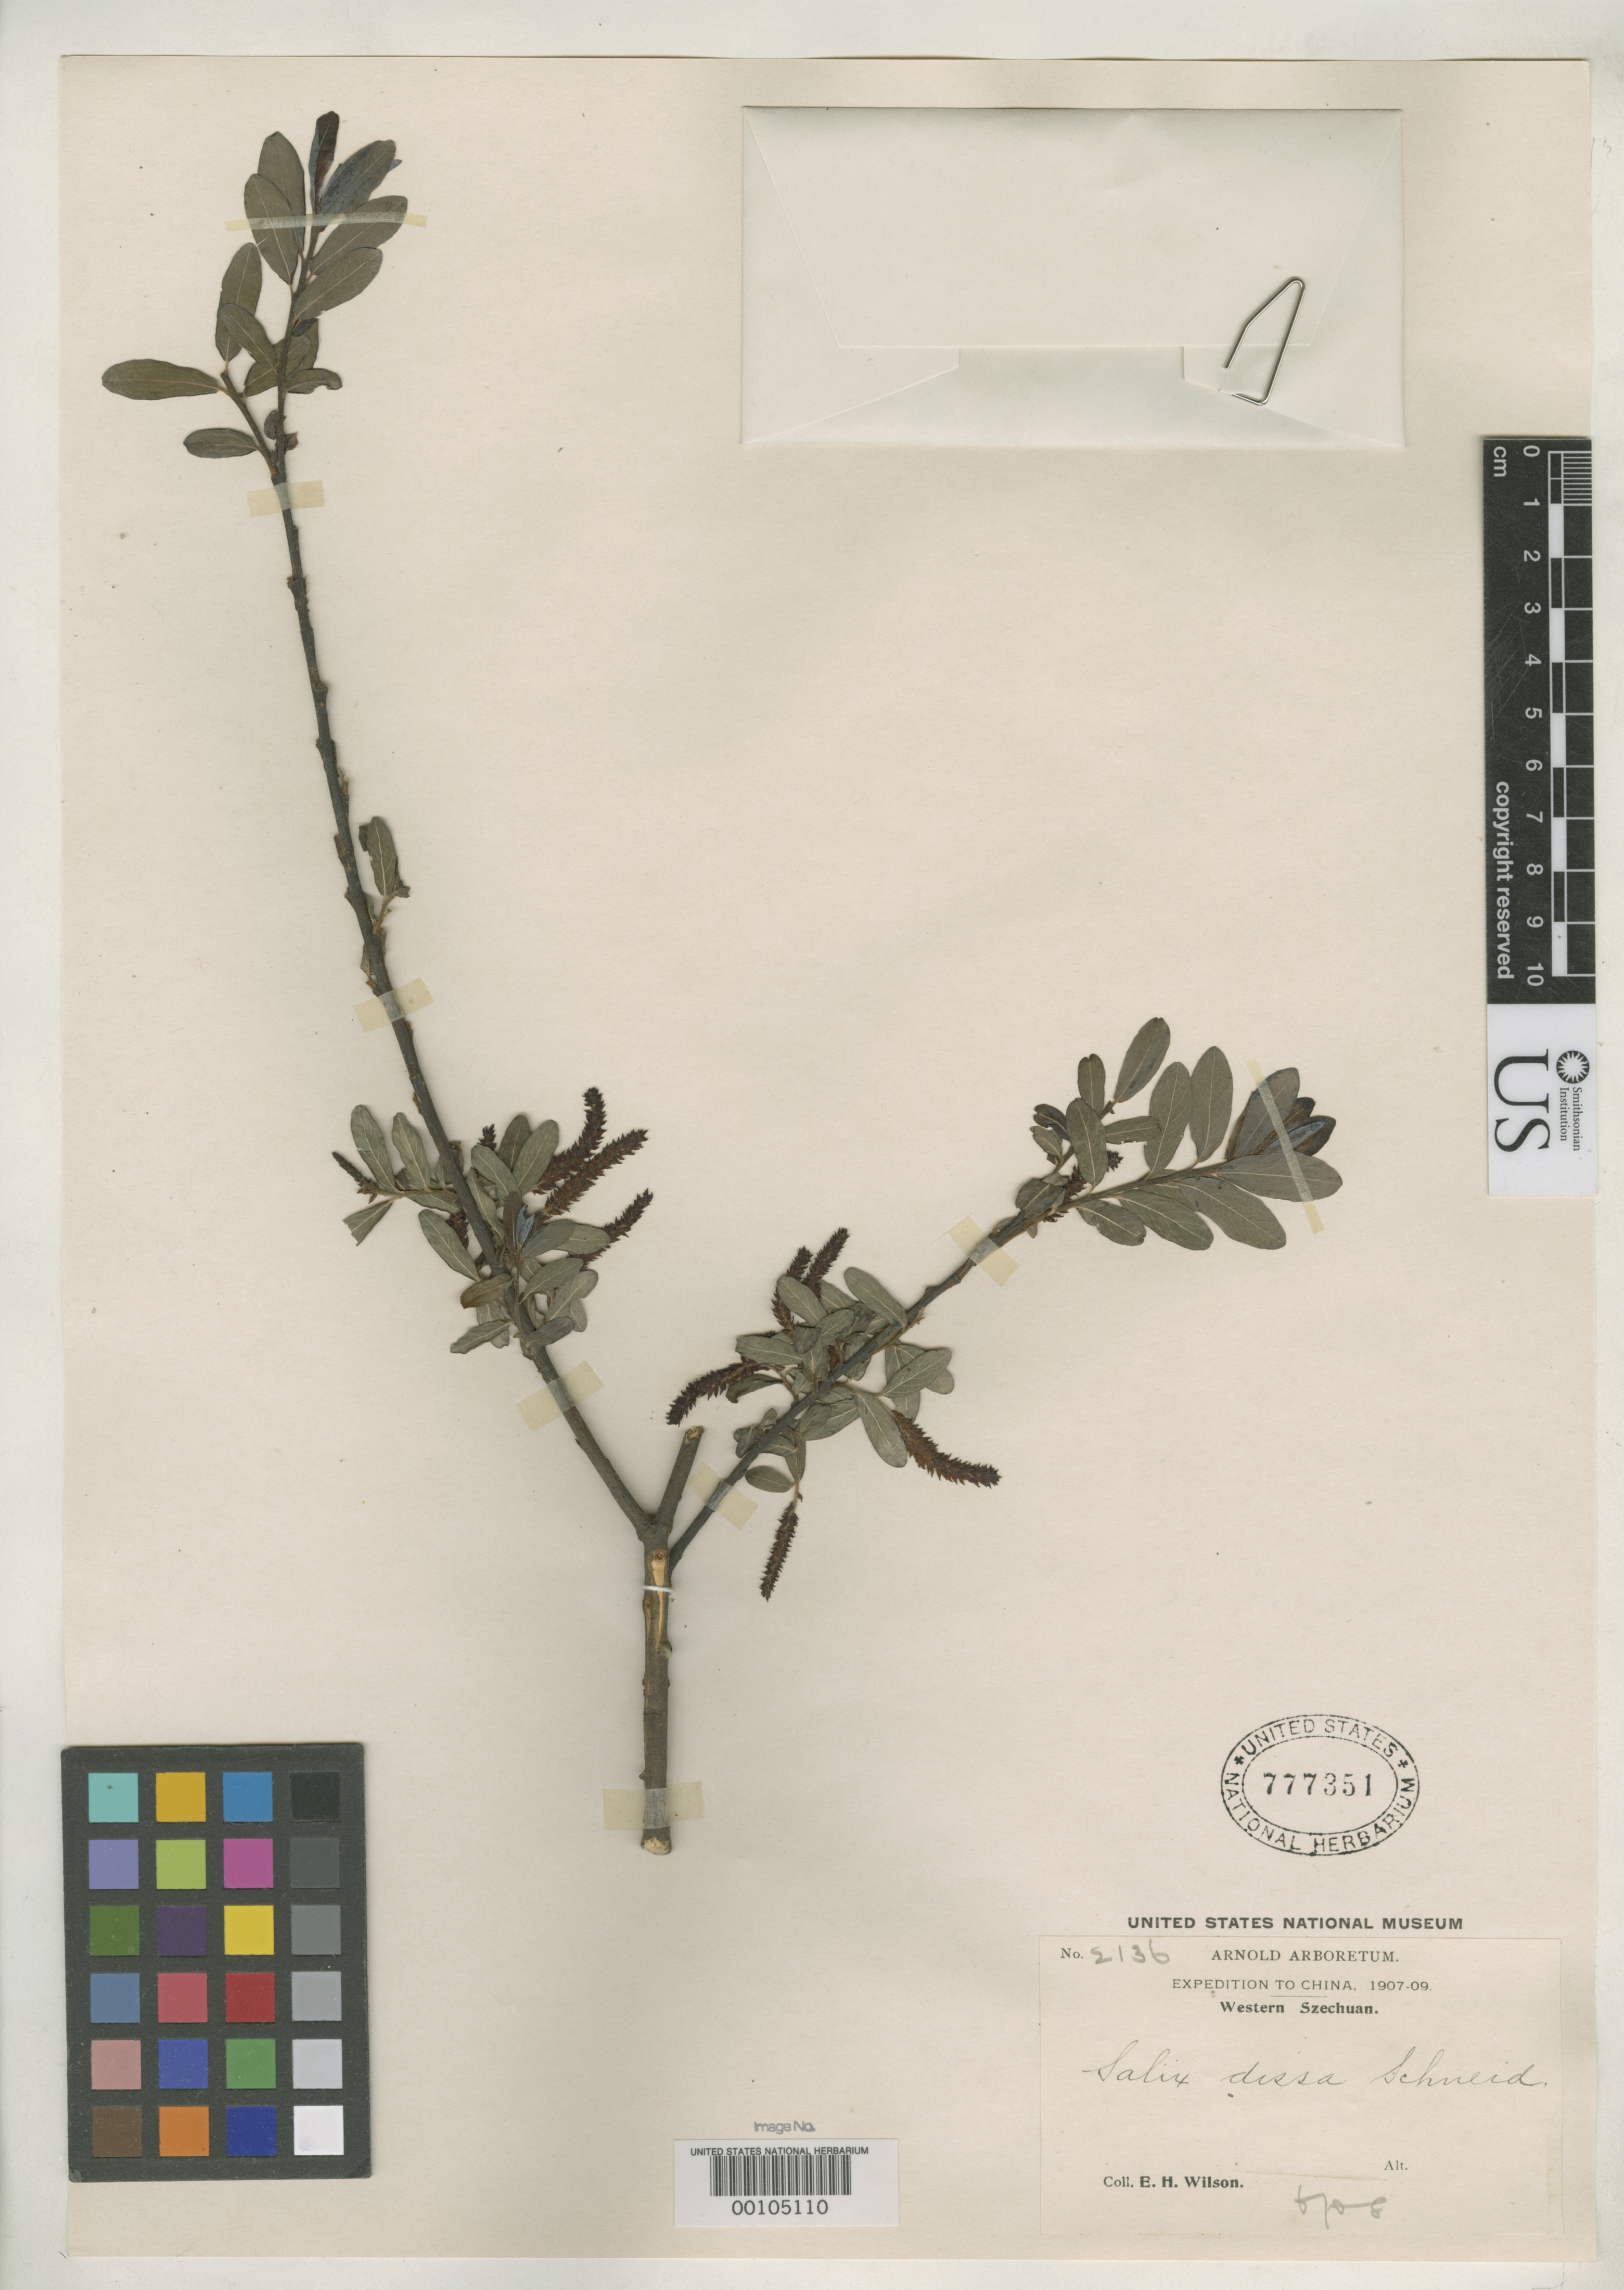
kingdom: Plantae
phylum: Tracheophyta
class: Magnoliopsida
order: Malpighiales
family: Salicaceae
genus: Salix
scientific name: Salix dissa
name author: C.K. Schneid. in Sarg.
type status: Isotype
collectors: E. H. Wilson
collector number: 2136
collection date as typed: Jun 1908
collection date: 1908-06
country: China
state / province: Sichuan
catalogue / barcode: US 777351